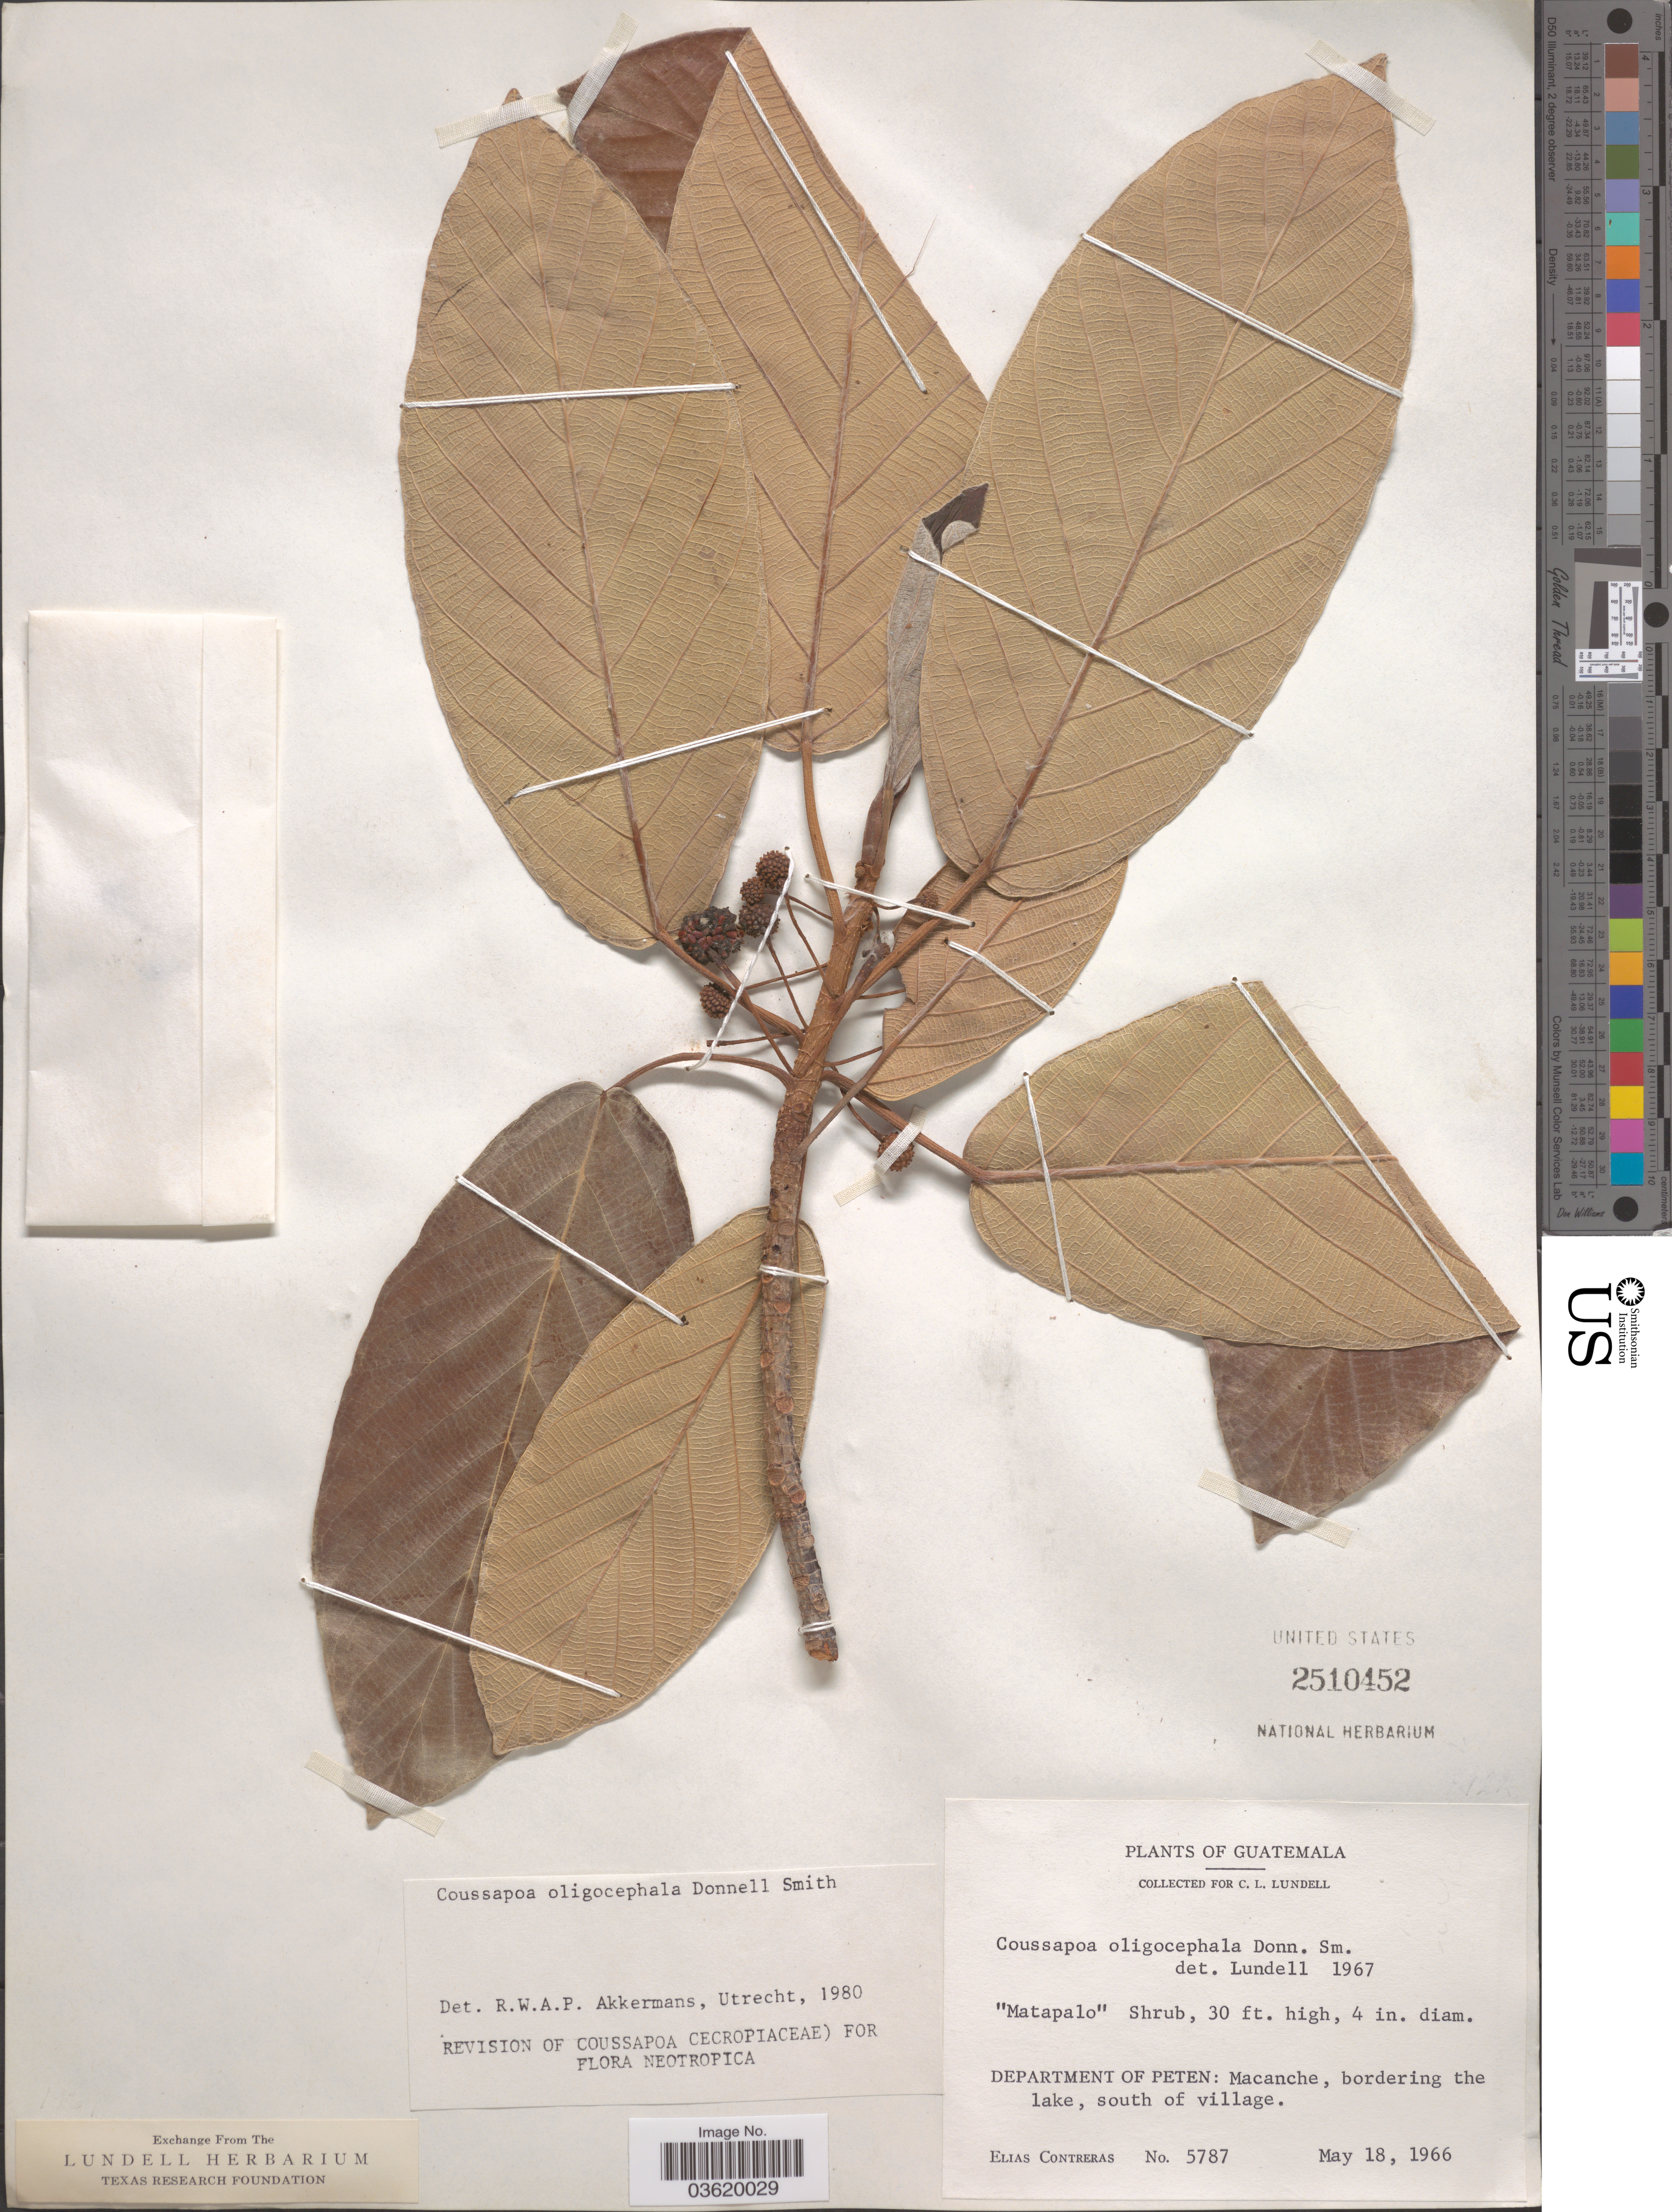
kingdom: Plantae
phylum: Tracheophyta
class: Magnoliopsida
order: Rosales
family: Urticaceae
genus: Coussapoa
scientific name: Coussapoa oligocephala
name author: Donn. Sm.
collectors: E. Contreras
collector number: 5787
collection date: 1966-05-18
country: Guatemala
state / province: El Peten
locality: Department of Peten: Macanche, bordering the lake, south of village.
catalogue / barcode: US 2510452